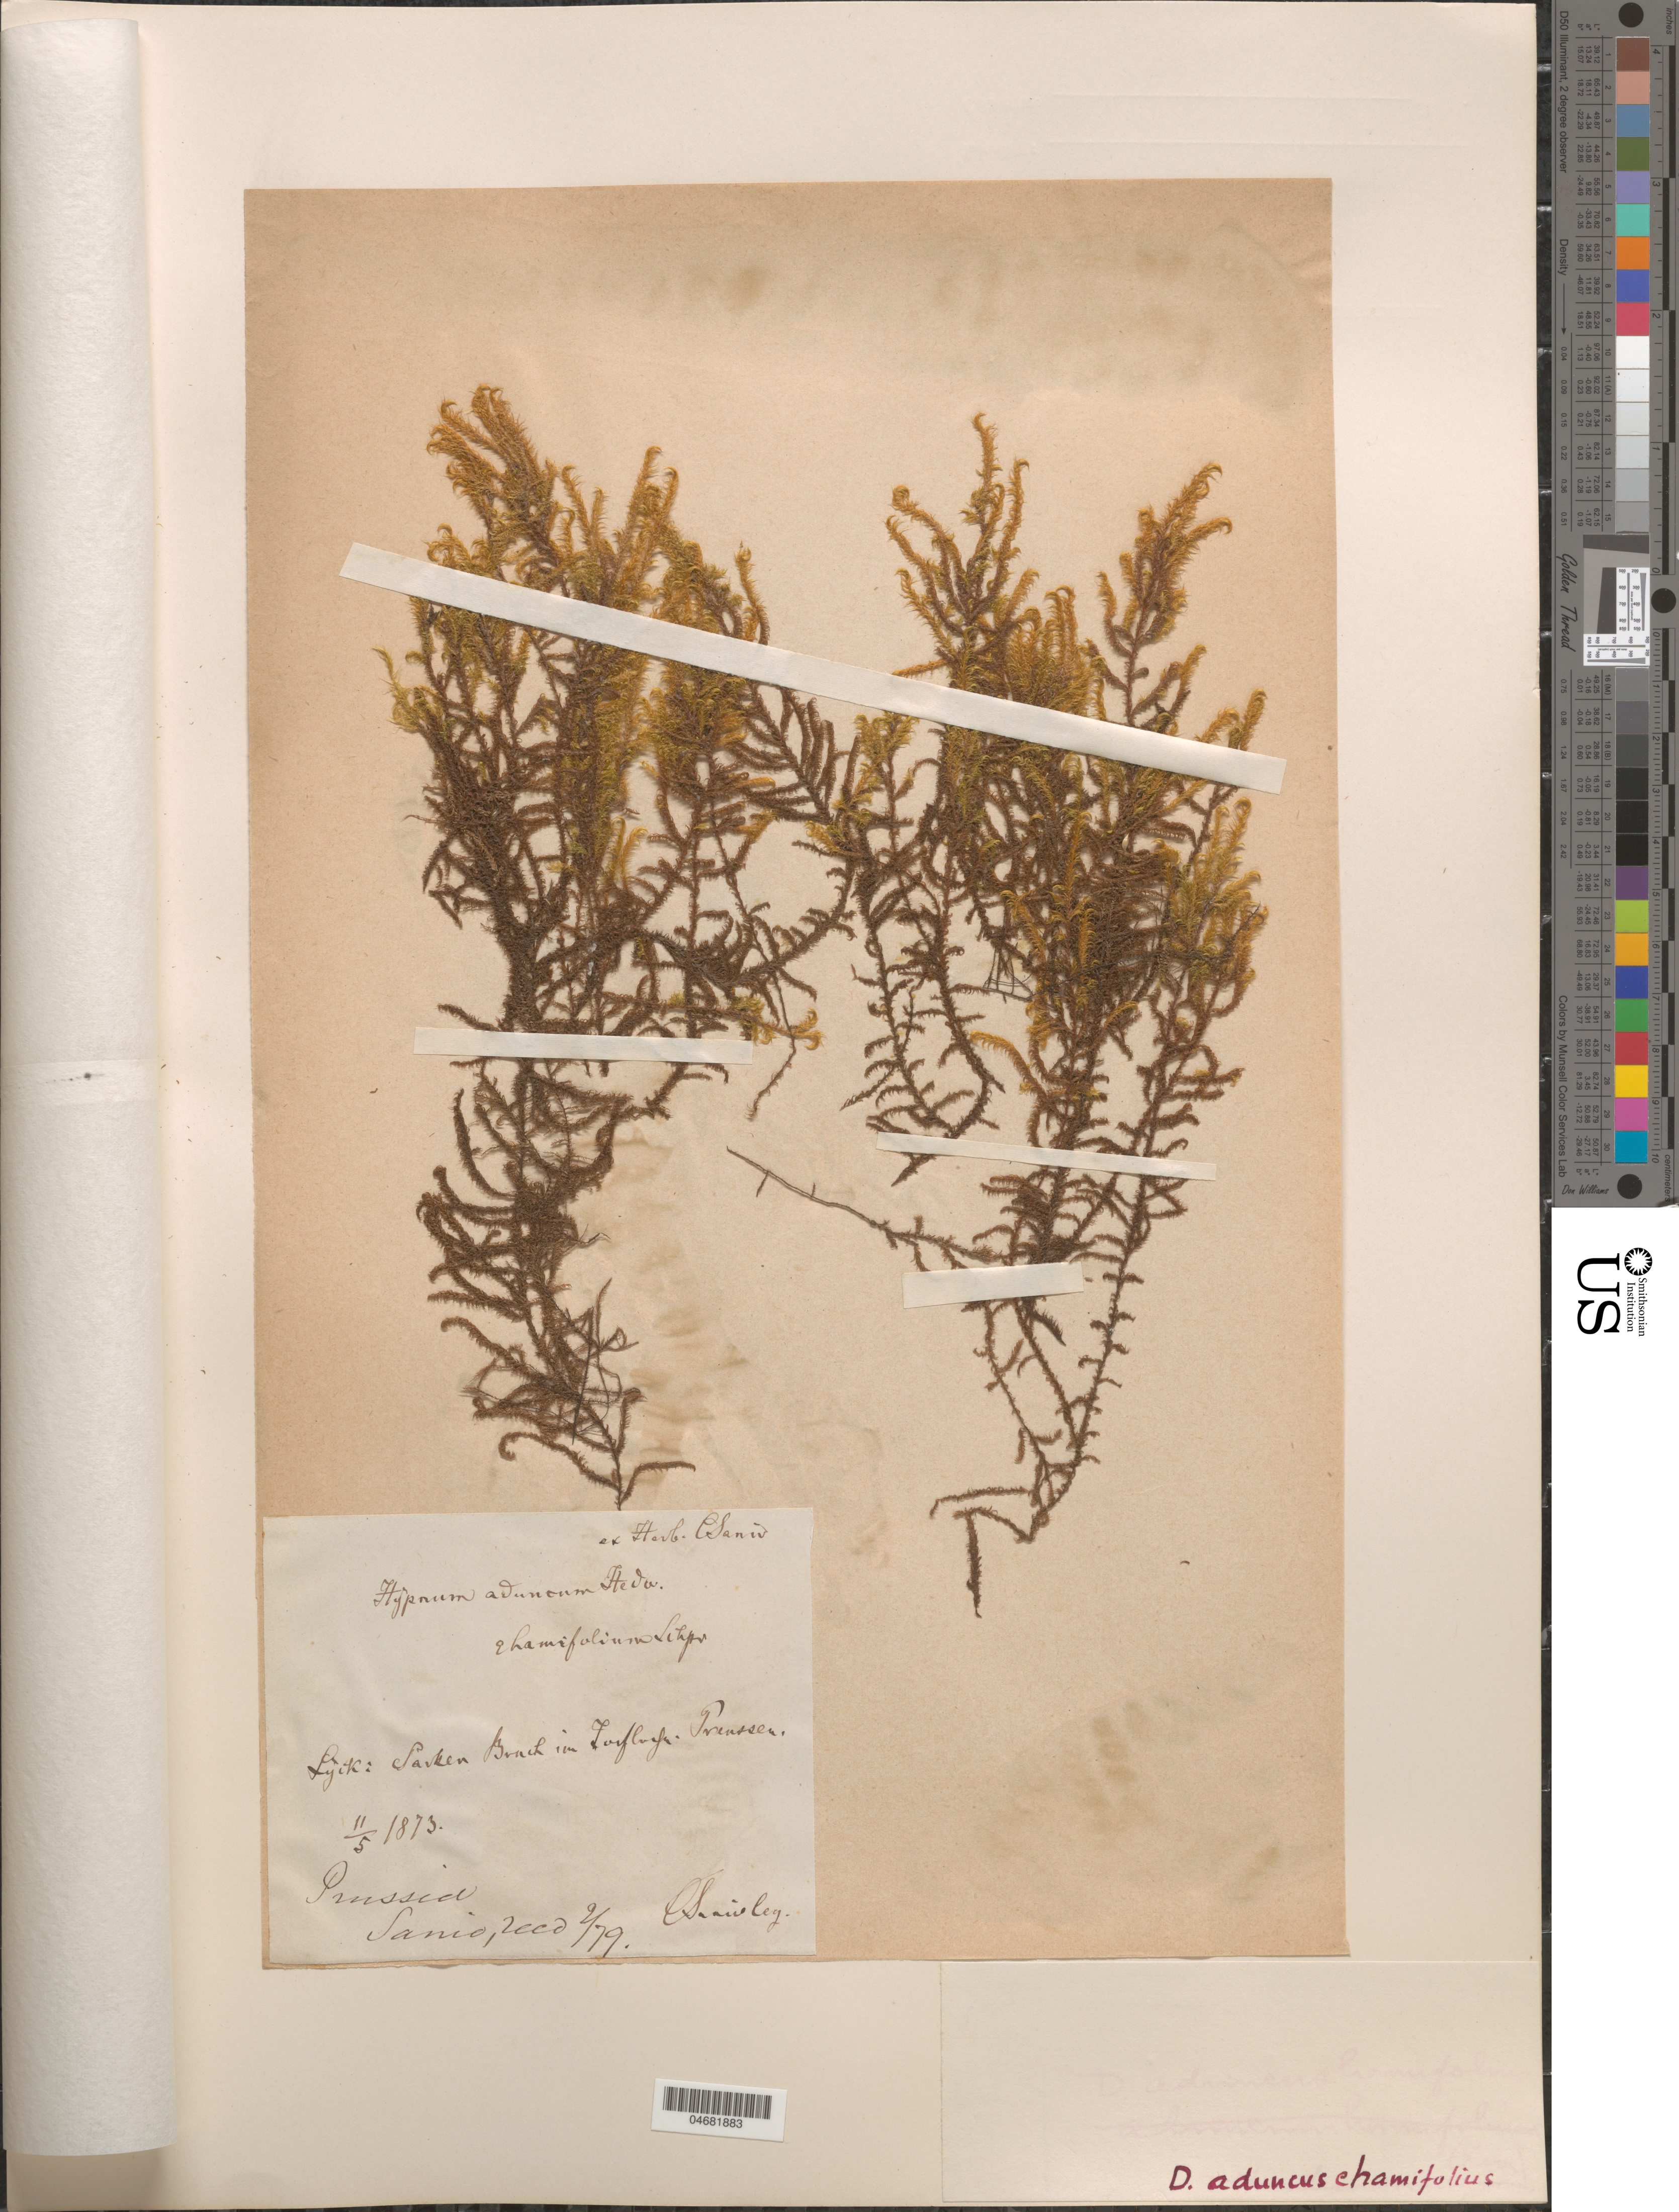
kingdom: Plantae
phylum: Bryophyta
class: Bryopsida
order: Hypnales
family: Hypnaceae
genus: Hypnum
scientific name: Hypnum aduncum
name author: Hedw.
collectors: C. Sanio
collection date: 1873-05-11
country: Poland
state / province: Warminsko-Mazurskie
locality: Preussen. Prussia. Lyck